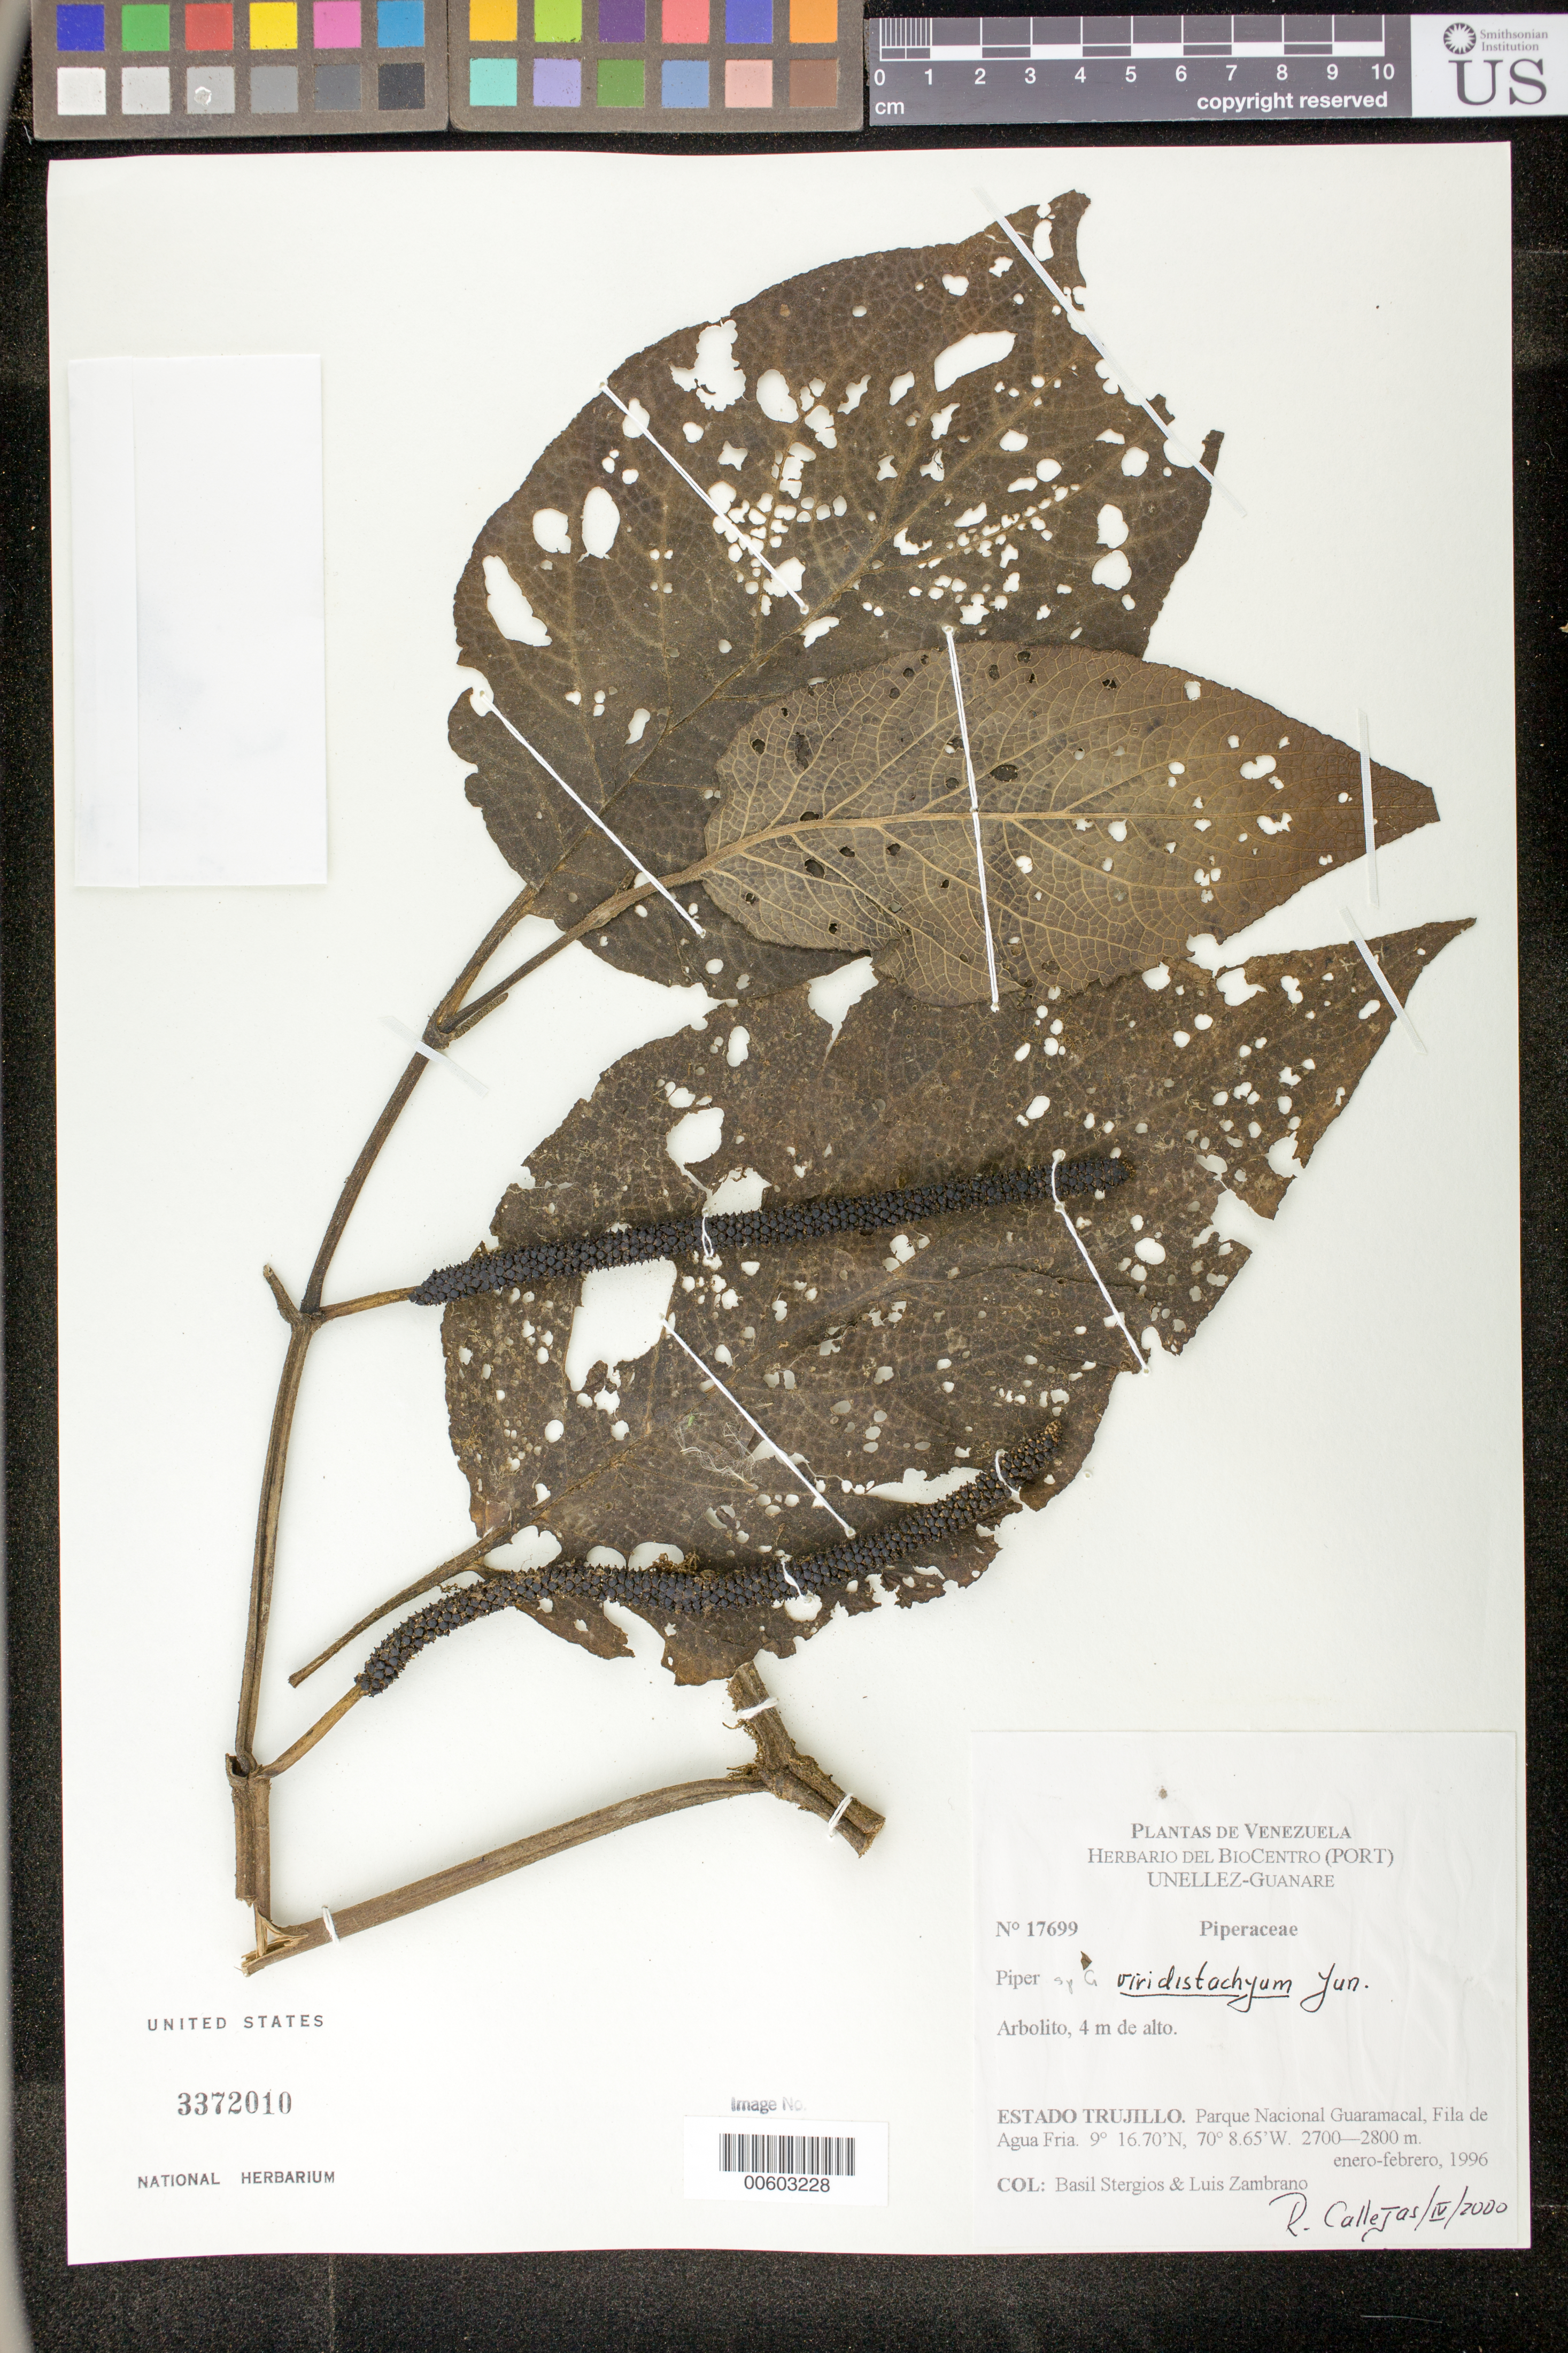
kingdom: Plantae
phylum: Tracheophyta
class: Magnoliopsida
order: Piperales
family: Piperaceae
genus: Piper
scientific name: Piper viridistachyum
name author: Yunck.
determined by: Callejas, Ricardo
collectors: B. G. Stergios & L. Zambrano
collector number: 17699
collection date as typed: Jan 1996 to -- Feb 1996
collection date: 1996-01/1996-02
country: Venezuela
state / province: Trujillo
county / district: Boconó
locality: Parque Nacional Guaramacal, Fila de Agua Fria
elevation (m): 2700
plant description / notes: HUA, PORT, US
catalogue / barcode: US 3372010